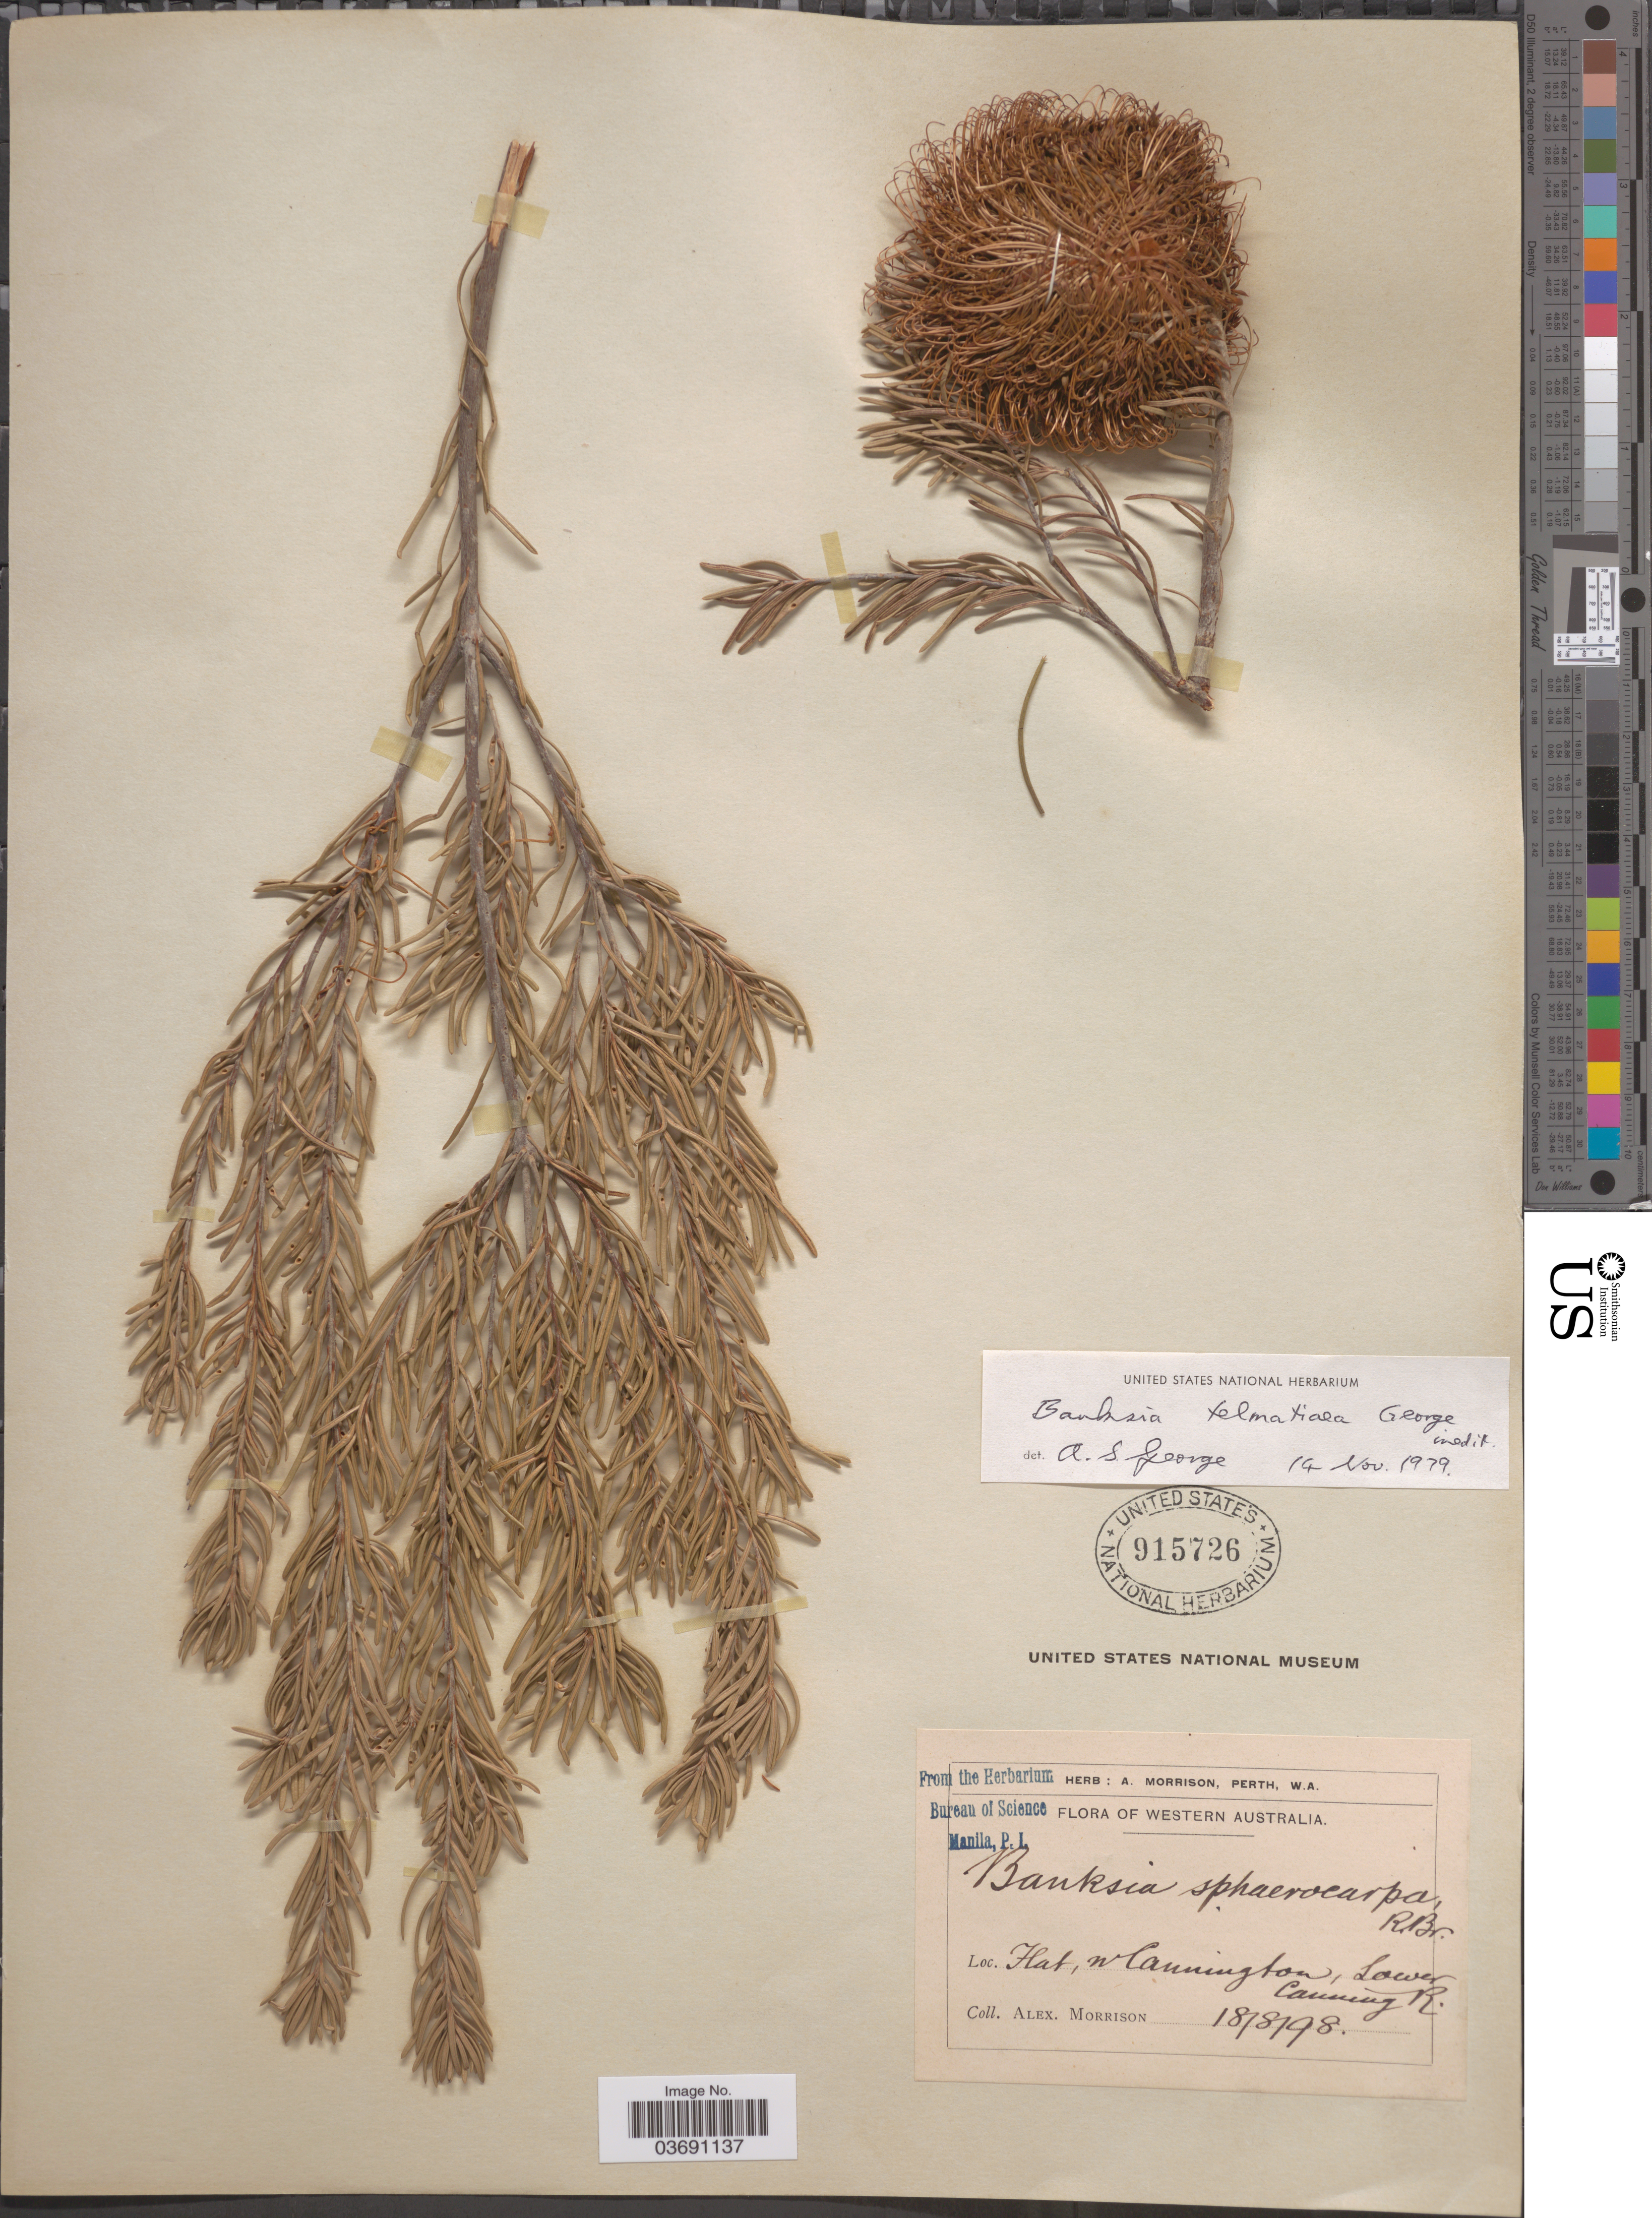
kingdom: Plantae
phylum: Tracheophyta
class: Magnoliopsida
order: Proteales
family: Proteaceae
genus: Banksia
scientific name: Banksia telmatiaea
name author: A.S. George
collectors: A. Morrison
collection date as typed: Transcribed d/m/y: 18/8/98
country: Australia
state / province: Western Australia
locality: Flat, w. Cannington, Lower Canning R.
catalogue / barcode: US 915726